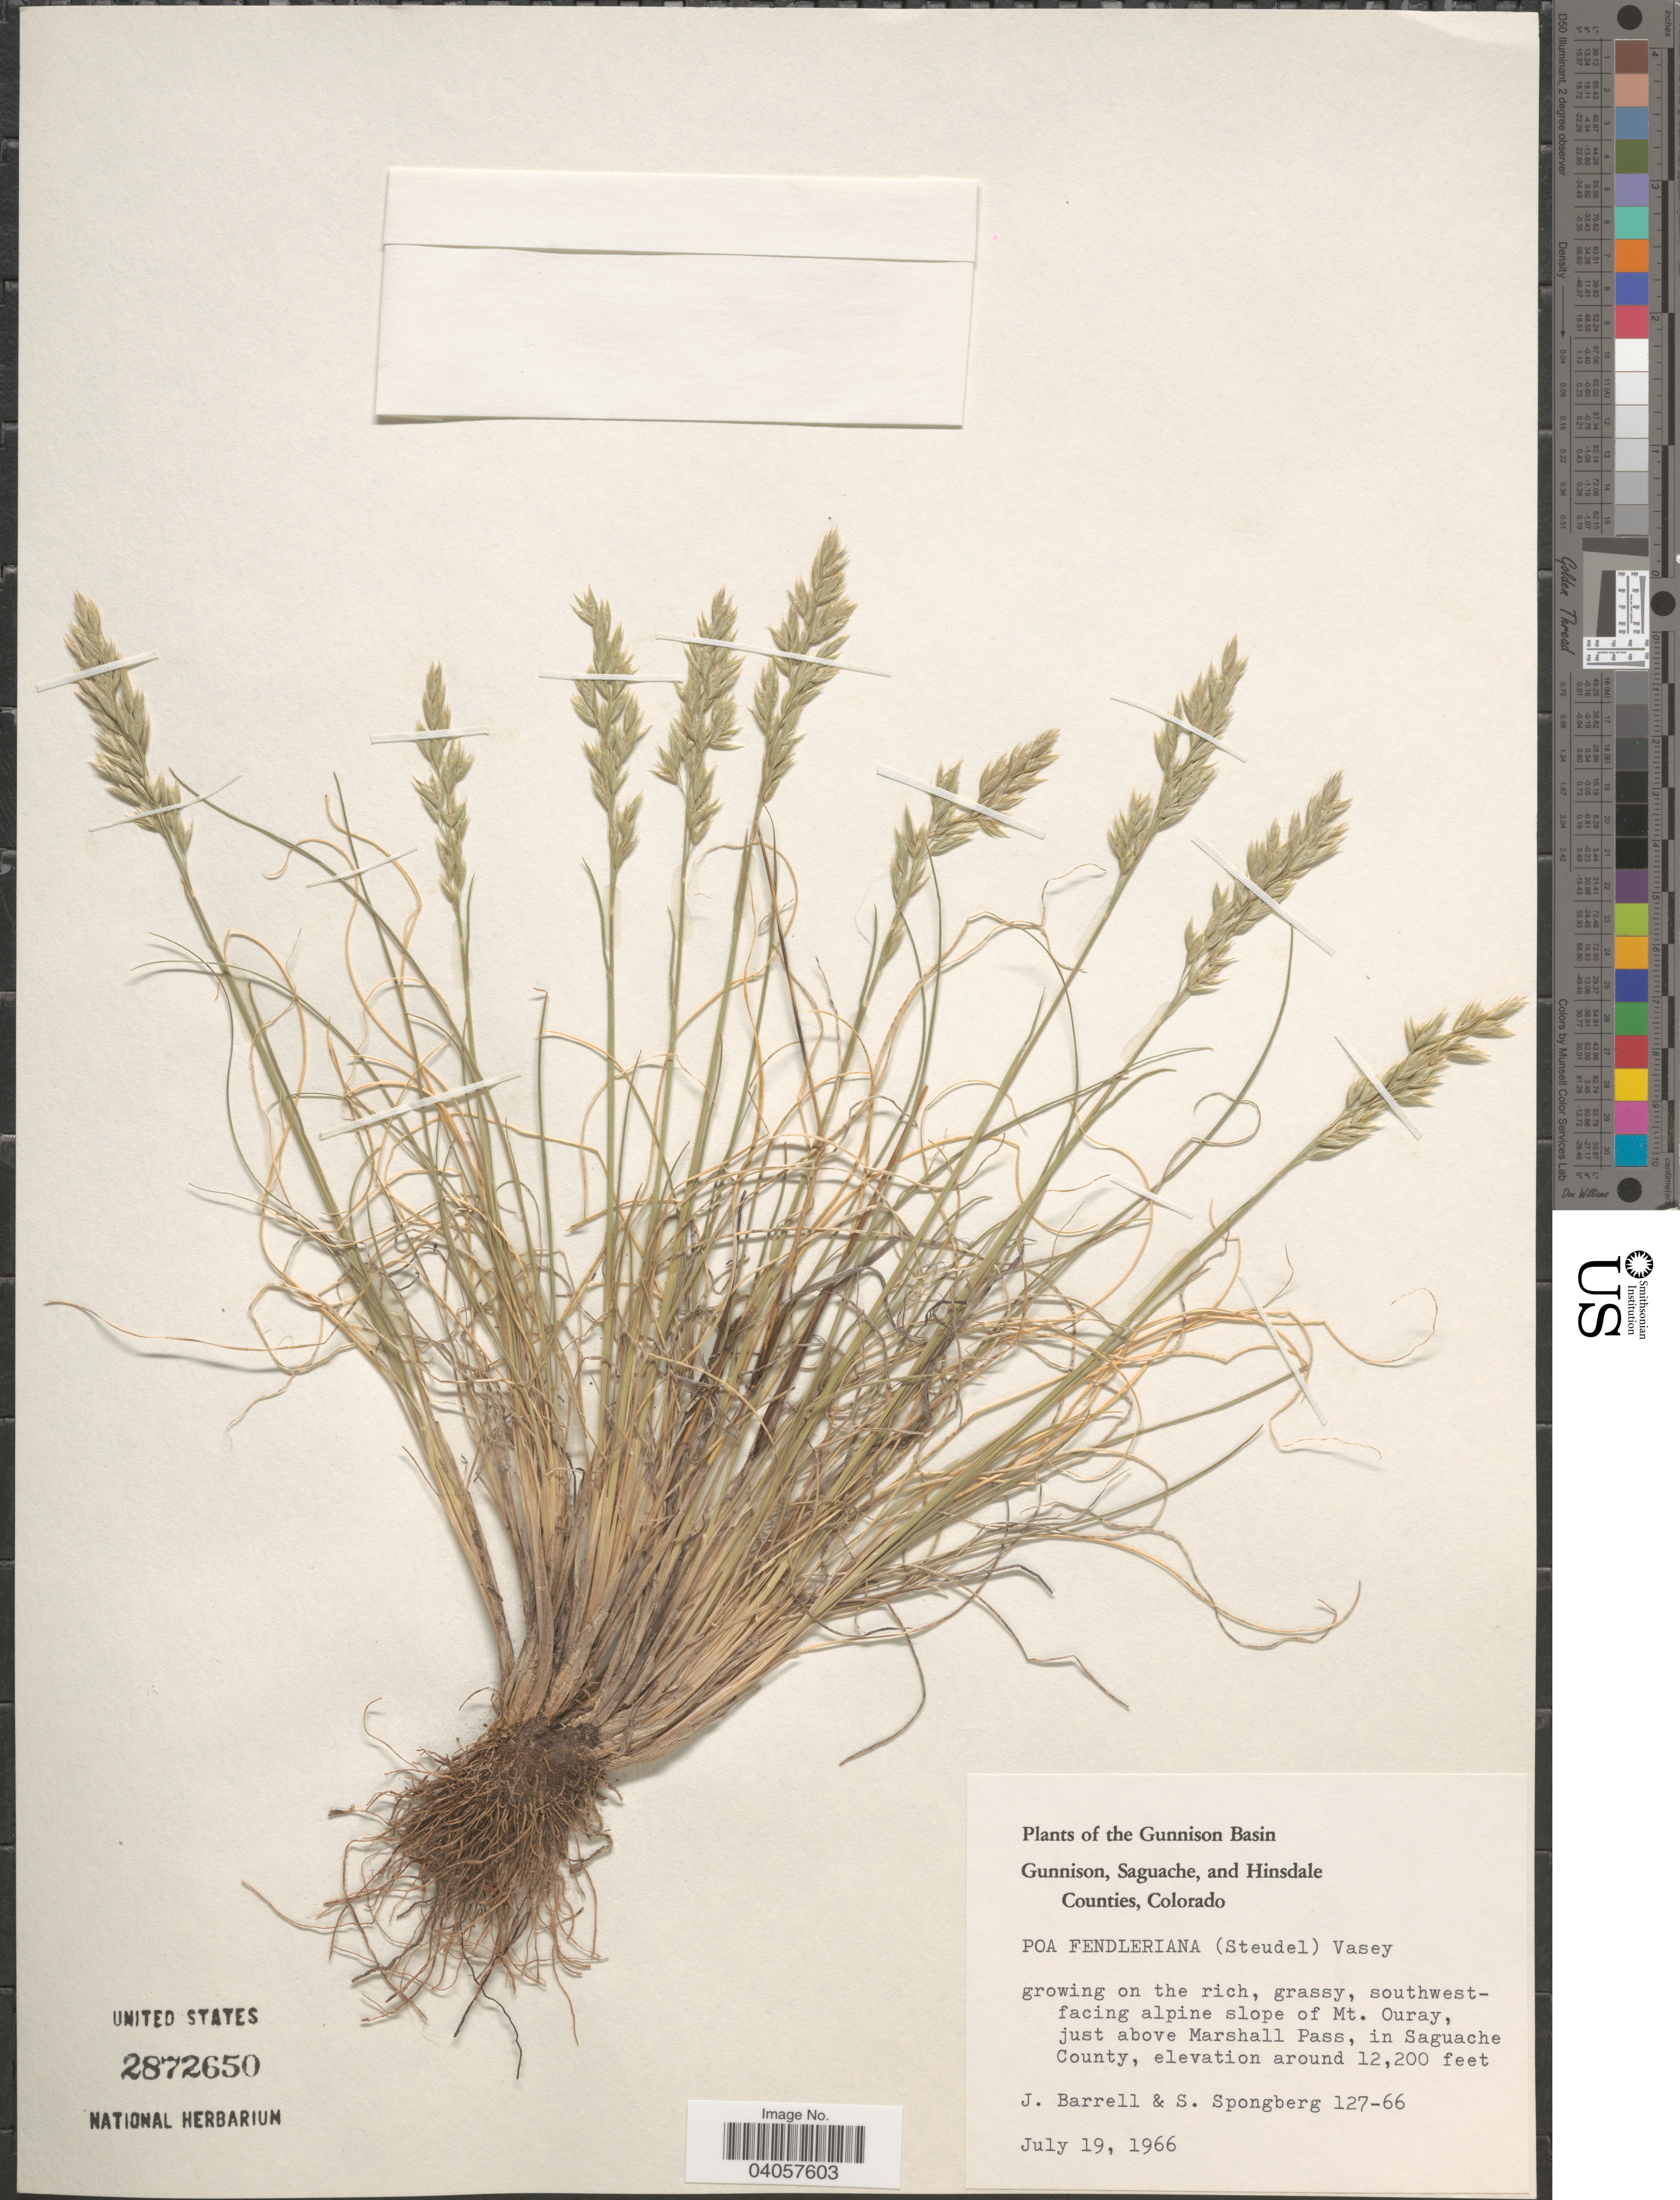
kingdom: Plantae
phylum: Tracheophyta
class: Liliopsida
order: Poales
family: Poaceae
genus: Poa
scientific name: Poa fendleriana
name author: (Steud.) Vasey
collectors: J. Barrell & S. A.Spongberg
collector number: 127-66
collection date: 1966-07-19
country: United States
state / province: Colorado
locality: The Gunnison Basin. Southwest-facing alpine slope of Mt. Ouray, just above Marshall Pass, in Saguache County.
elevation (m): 3719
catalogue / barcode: US 2872650